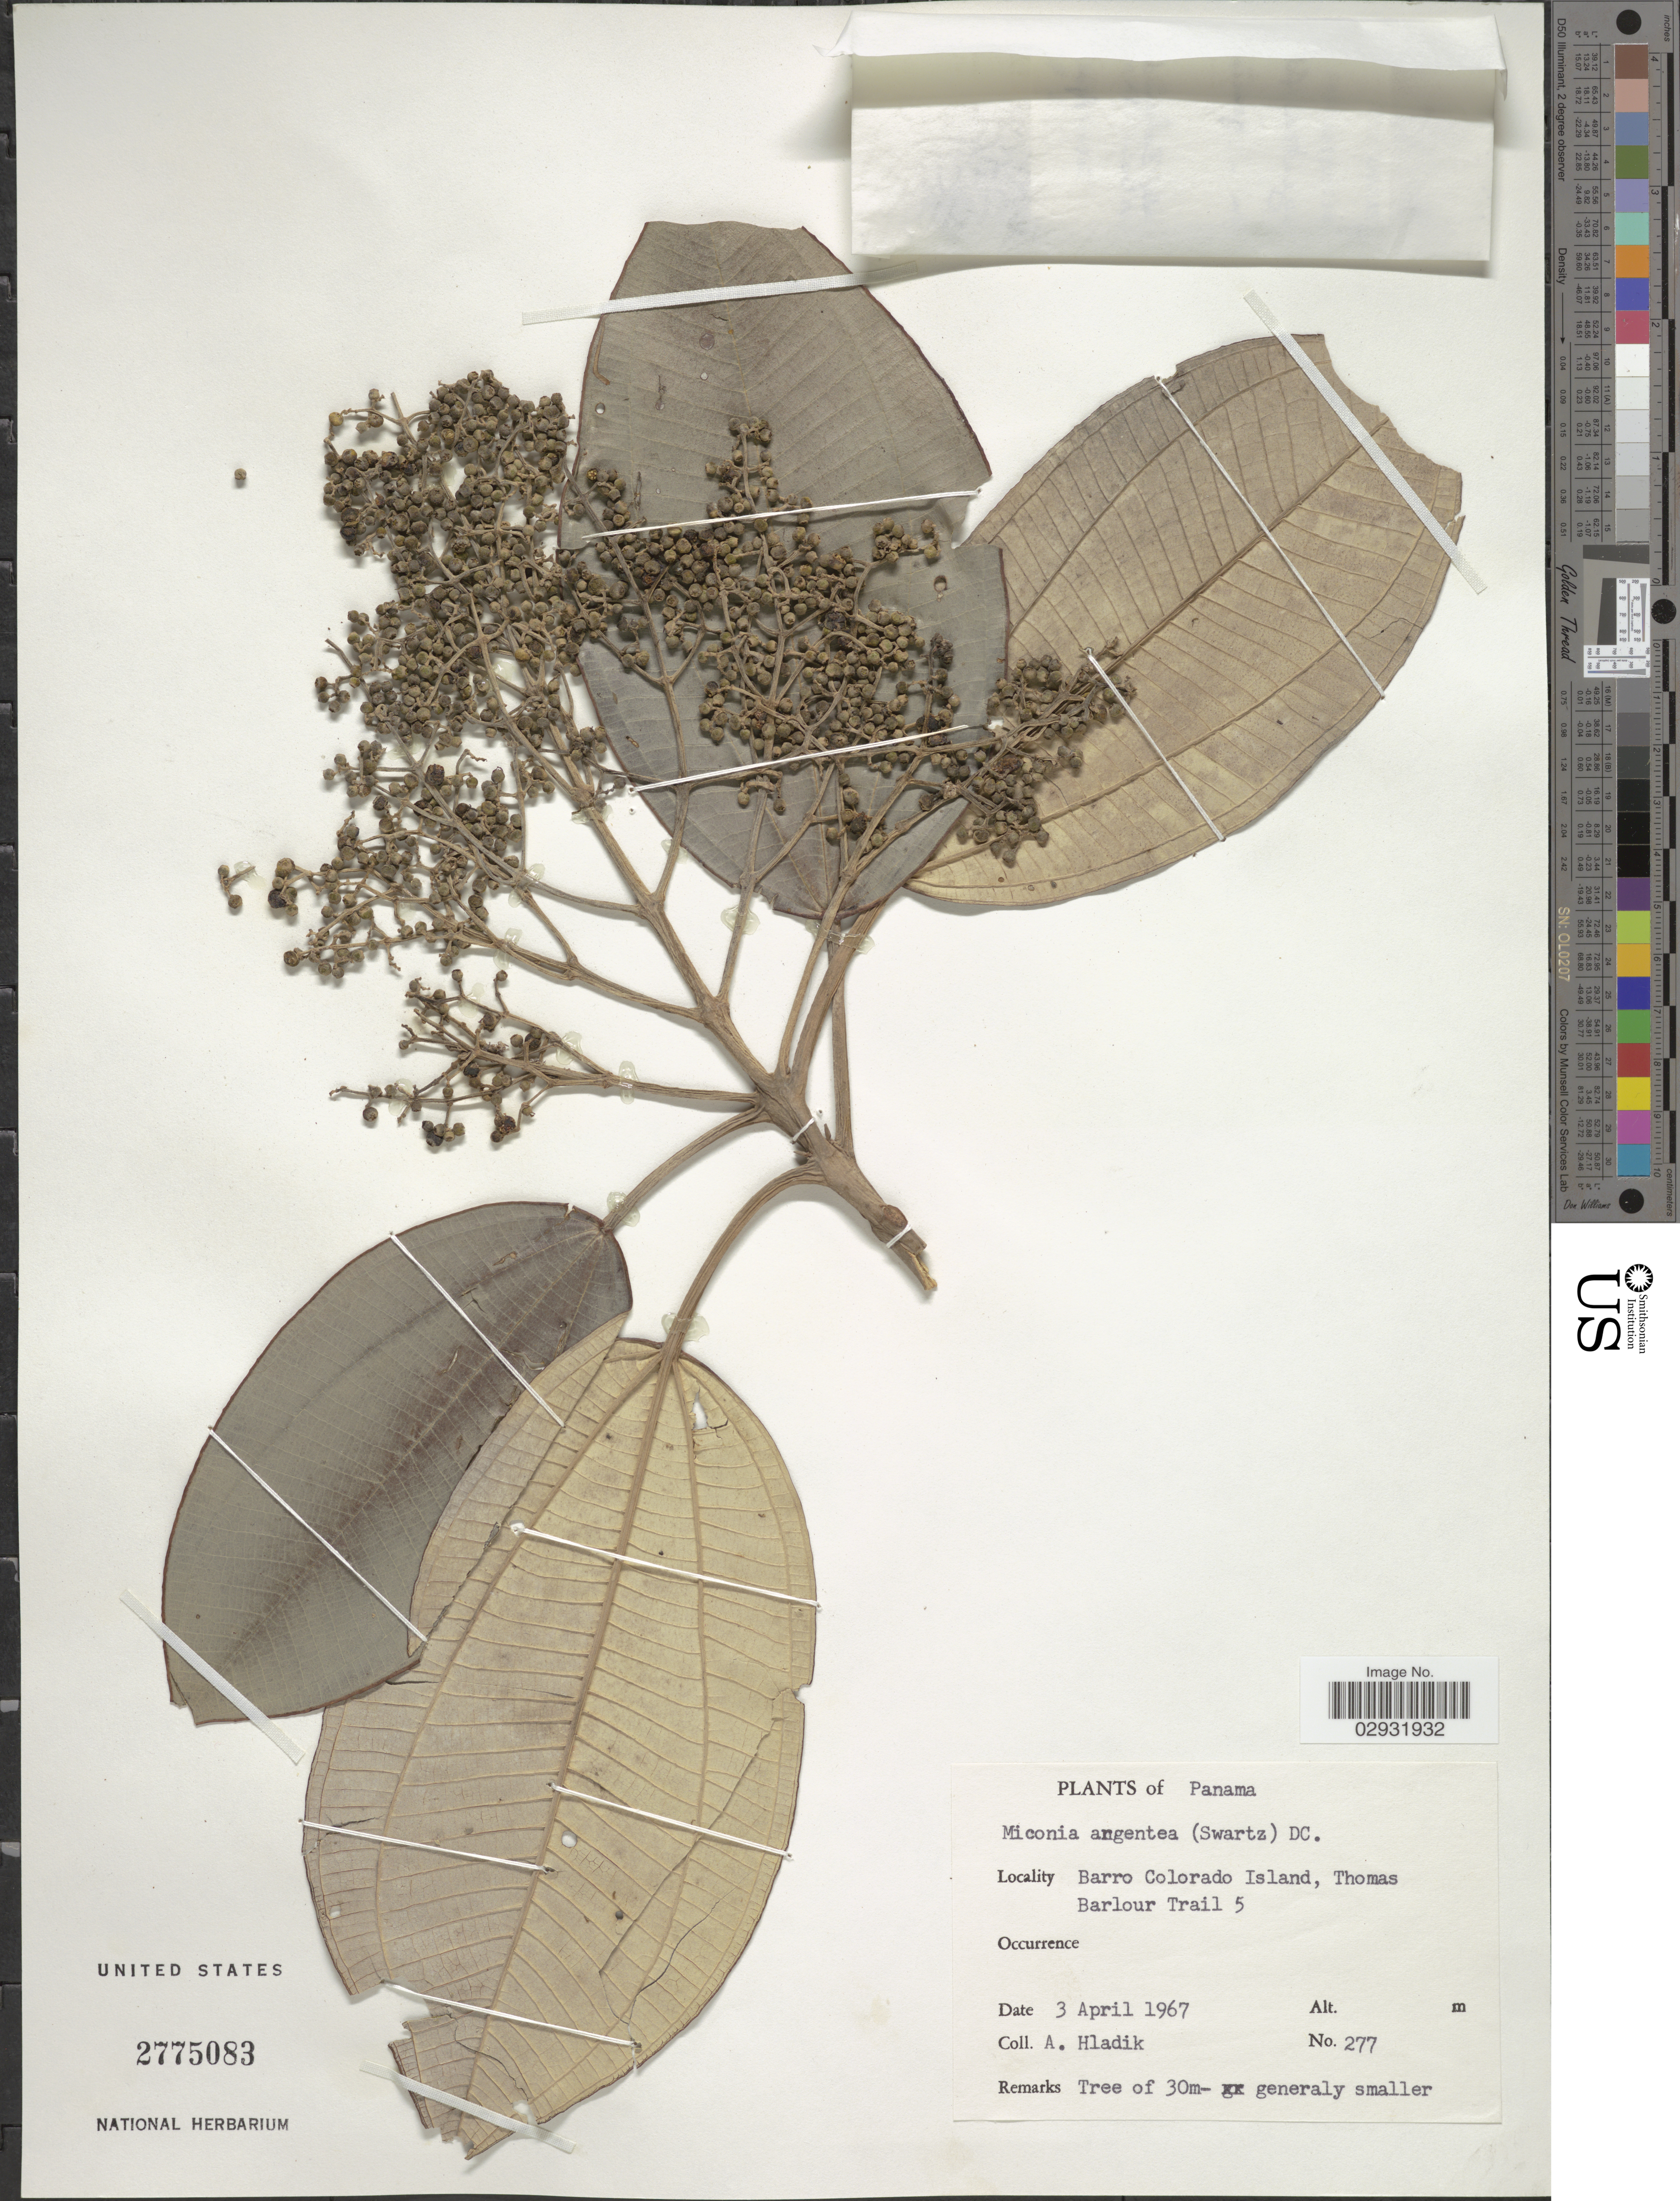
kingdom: Plantae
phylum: Tracheophyta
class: Magnoliopsida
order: Myrtales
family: Melastomataceae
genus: Miconia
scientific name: Miconia argentea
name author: (Sw.) DC.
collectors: A. Hladik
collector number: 277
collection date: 1967-04-03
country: Panama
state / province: Panamá Oeste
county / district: Canal Zone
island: Barro Colorado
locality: Barro Colorado Island, Thomas Barlour Trail 5.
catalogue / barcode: US 2775083